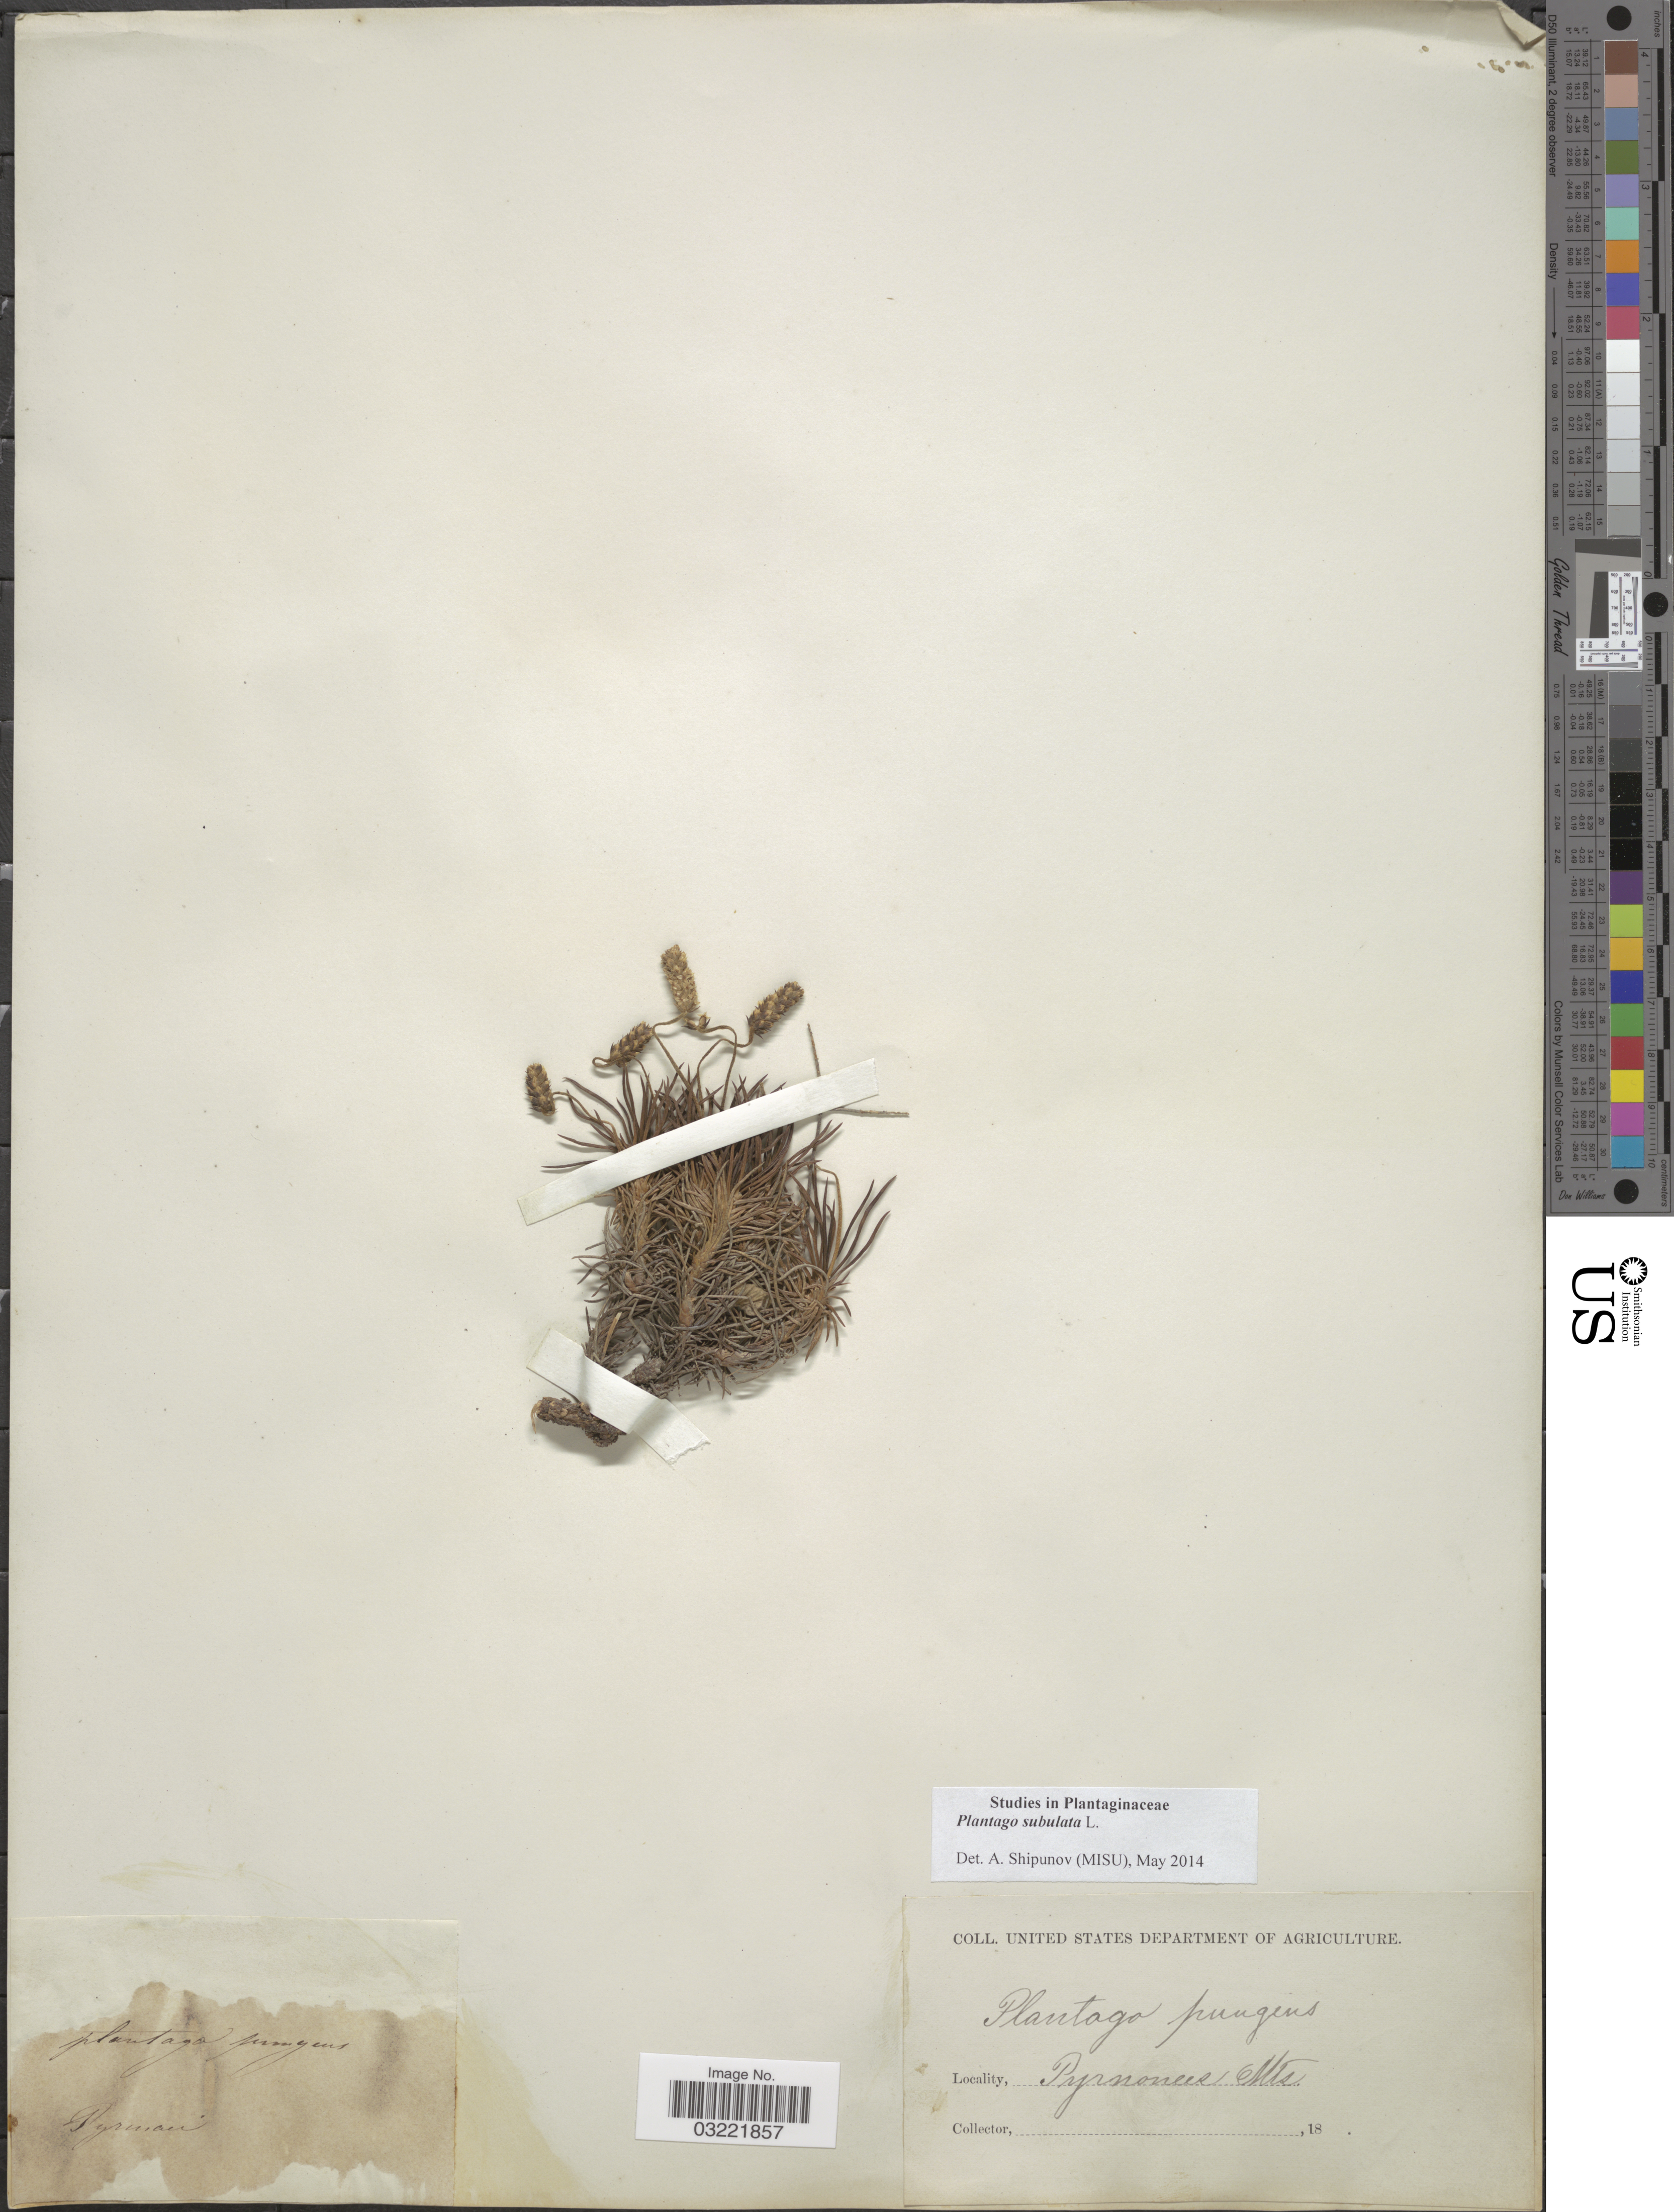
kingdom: Plantae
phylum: Tracheophyta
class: Magnoliopsida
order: Lamiales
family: Plantaginaceae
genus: Plantago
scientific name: Plantago subulata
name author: L.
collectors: ex herb. U. S. Department of Agriculture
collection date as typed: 18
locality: Pyronees Mts.